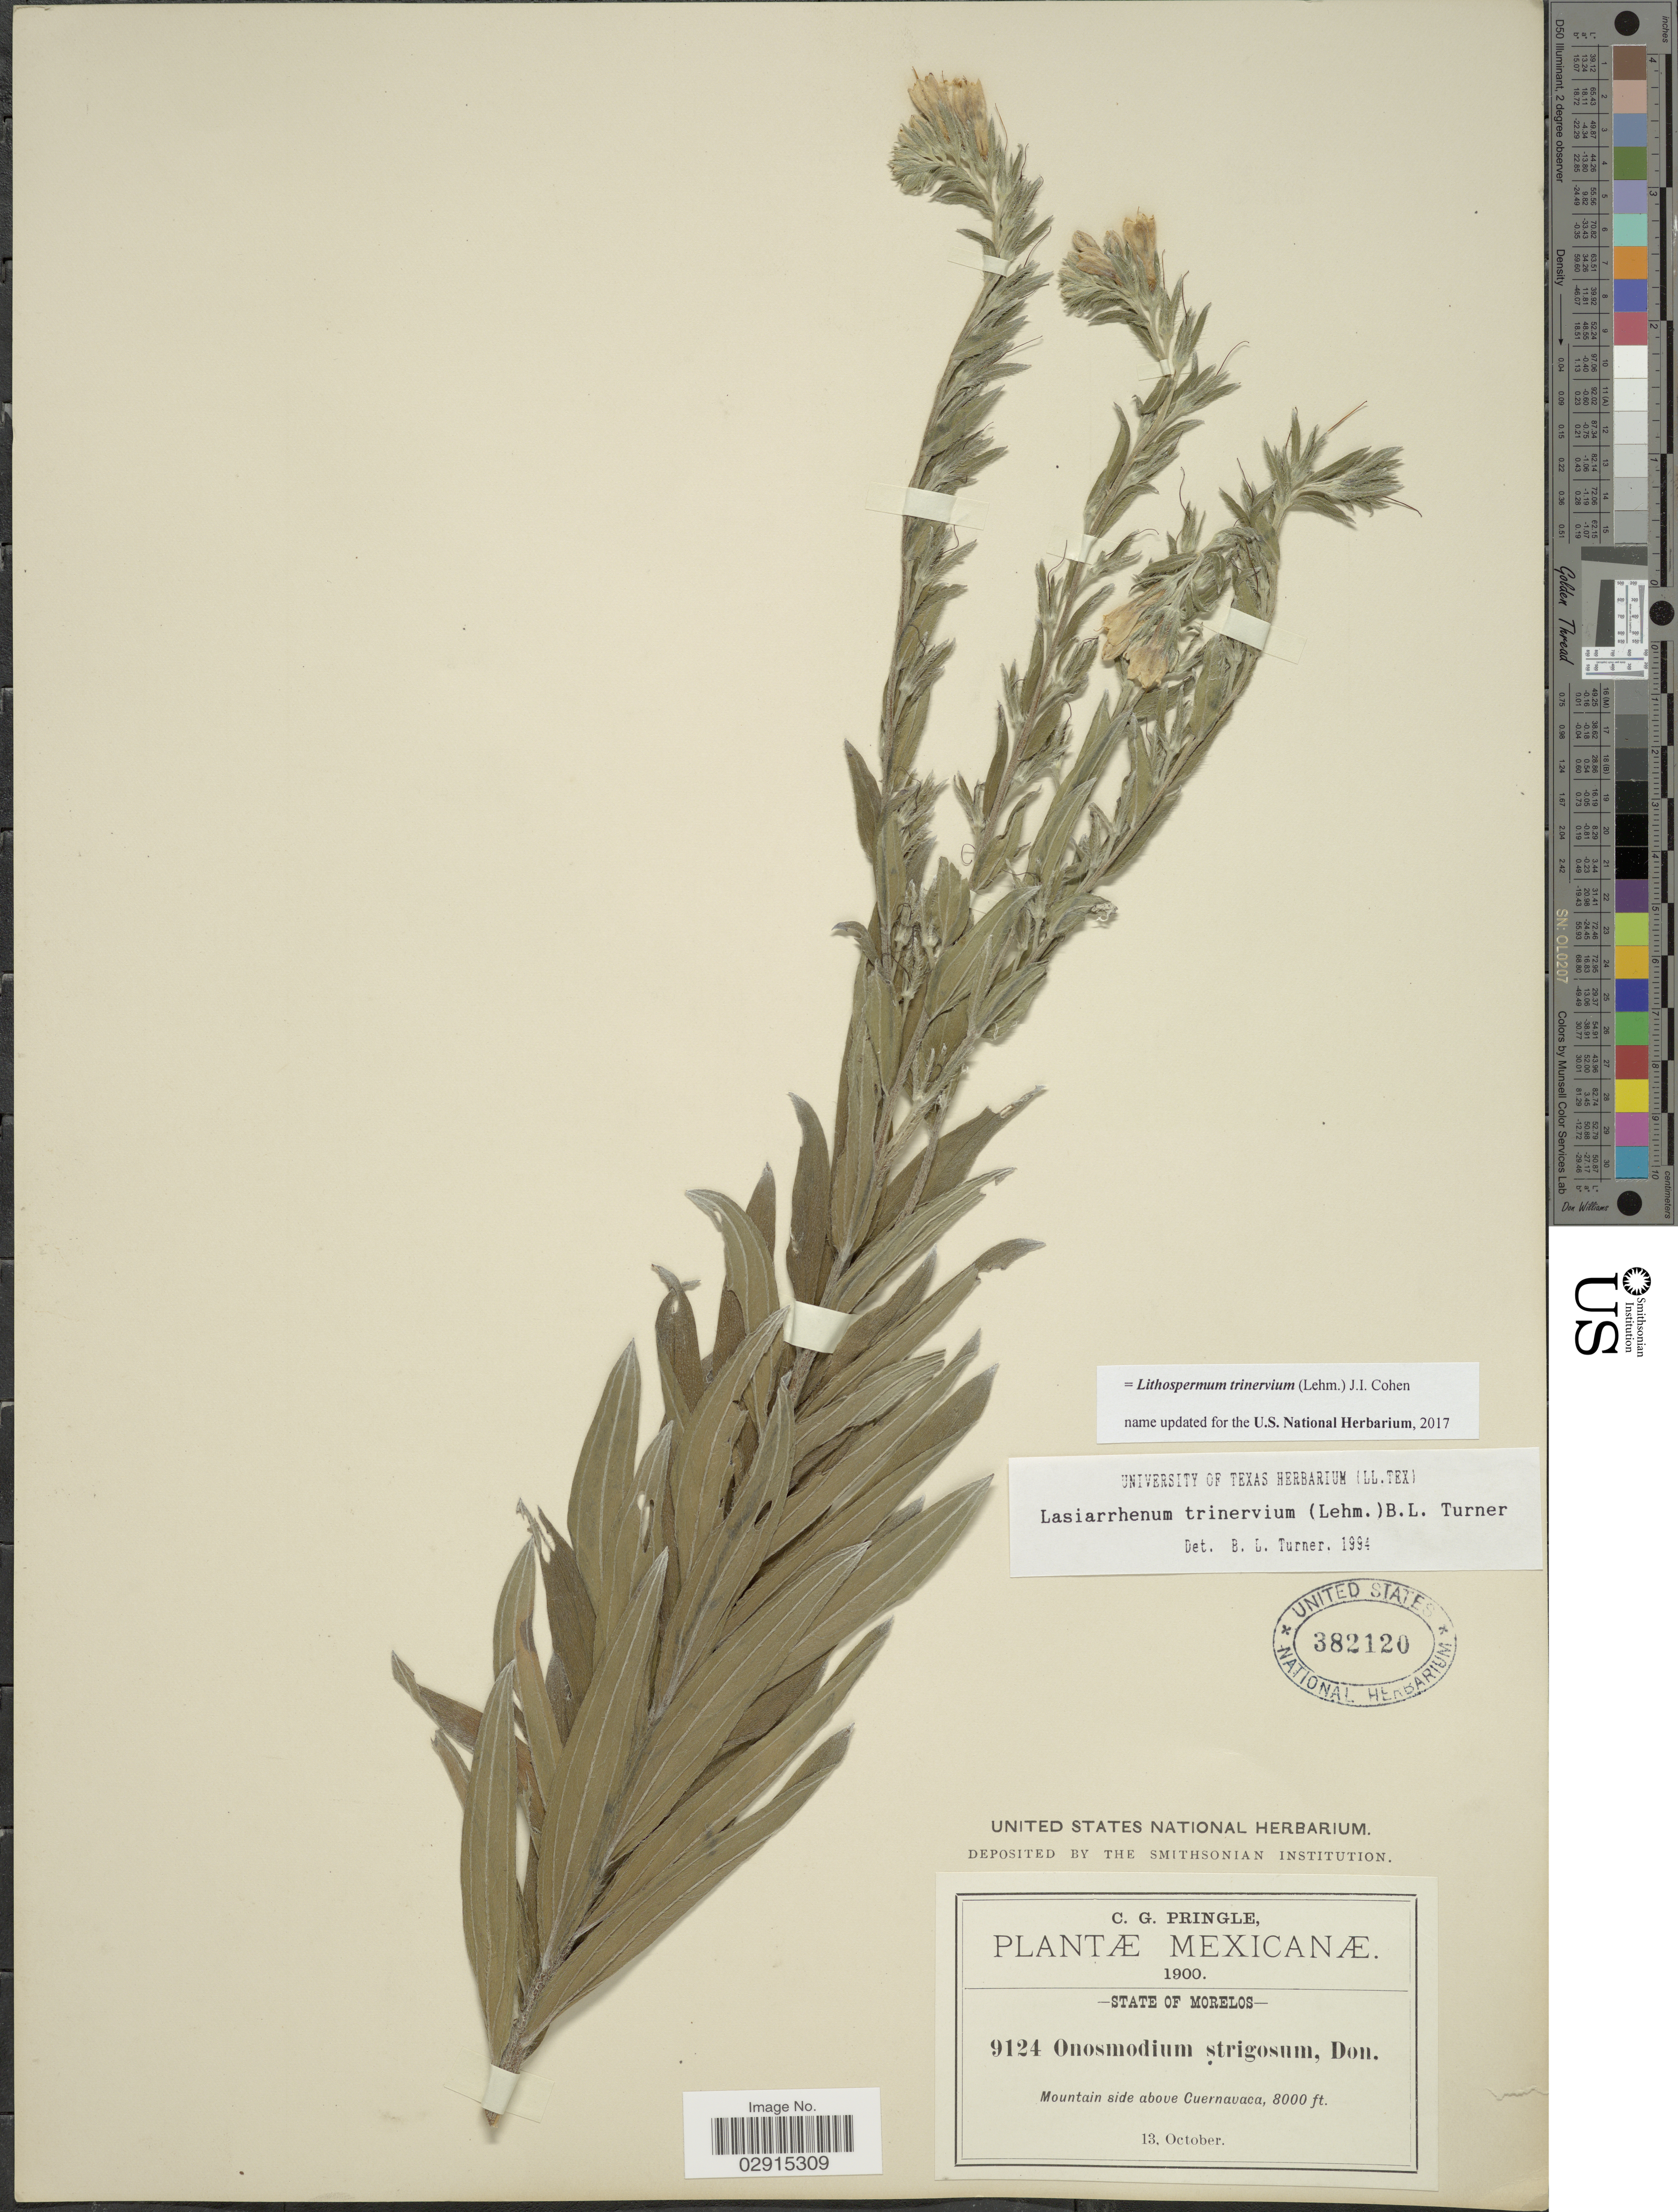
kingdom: Plantae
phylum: Tracheophyta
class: Magnoliopsida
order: Boraginales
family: Boraginaceae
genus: Lithospermum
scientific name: Lithospermum trinervium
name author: (Lehm.) J.I. Cohen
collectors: C. G. Pringle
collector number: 9124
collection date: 1900-10-13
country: Mexico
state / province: Morelos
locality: Mountain side above Cuernavaca.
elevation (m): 2438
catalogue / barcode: US 382120